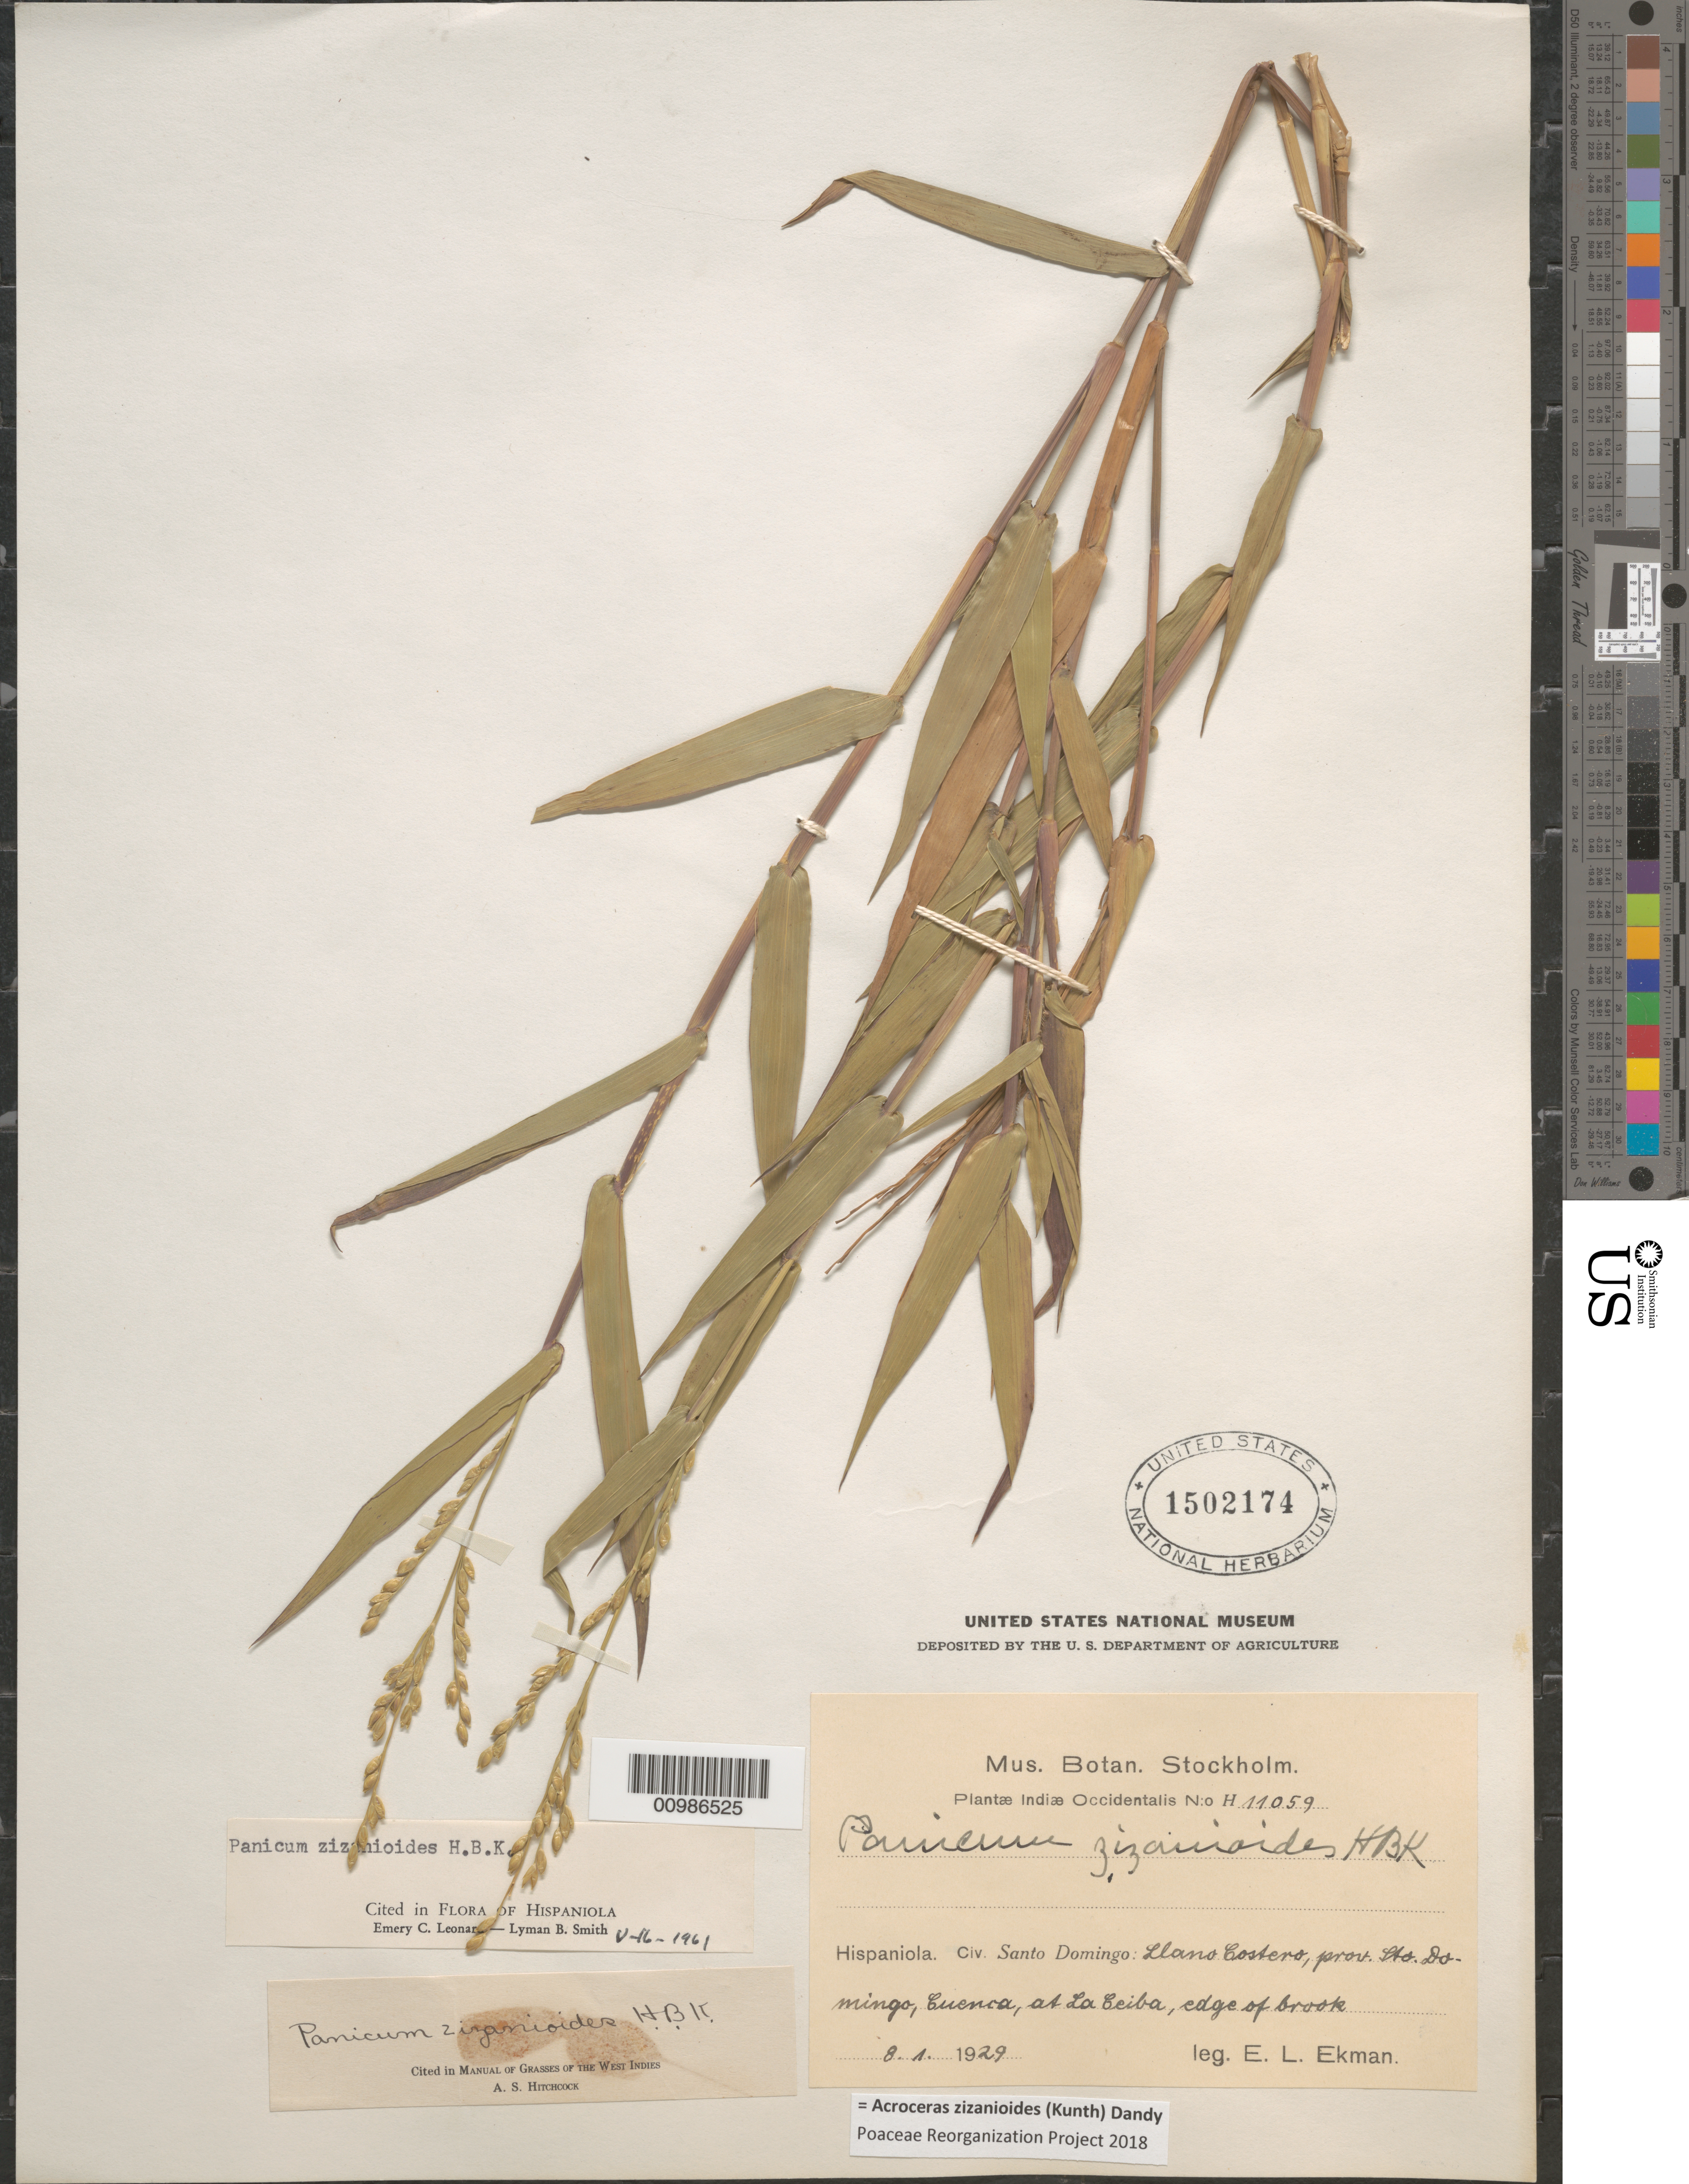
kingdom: Plantae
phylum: Tracheophyta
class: Liliopsida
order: Poales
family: Poaceae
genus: Acroceras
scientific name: Acroceras zizanioides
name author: (Kunth) Dandy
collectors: E. L. Ekman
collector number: H 11059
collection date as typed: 08 Feb 1929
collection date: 1929-02-08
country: Dominican Republic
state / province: Distrito Nacional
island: Hispaniola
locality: Llano Costero; city of Cuenca, at La Ceiba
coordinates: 0 N, 0 E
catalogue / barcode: US 1502174